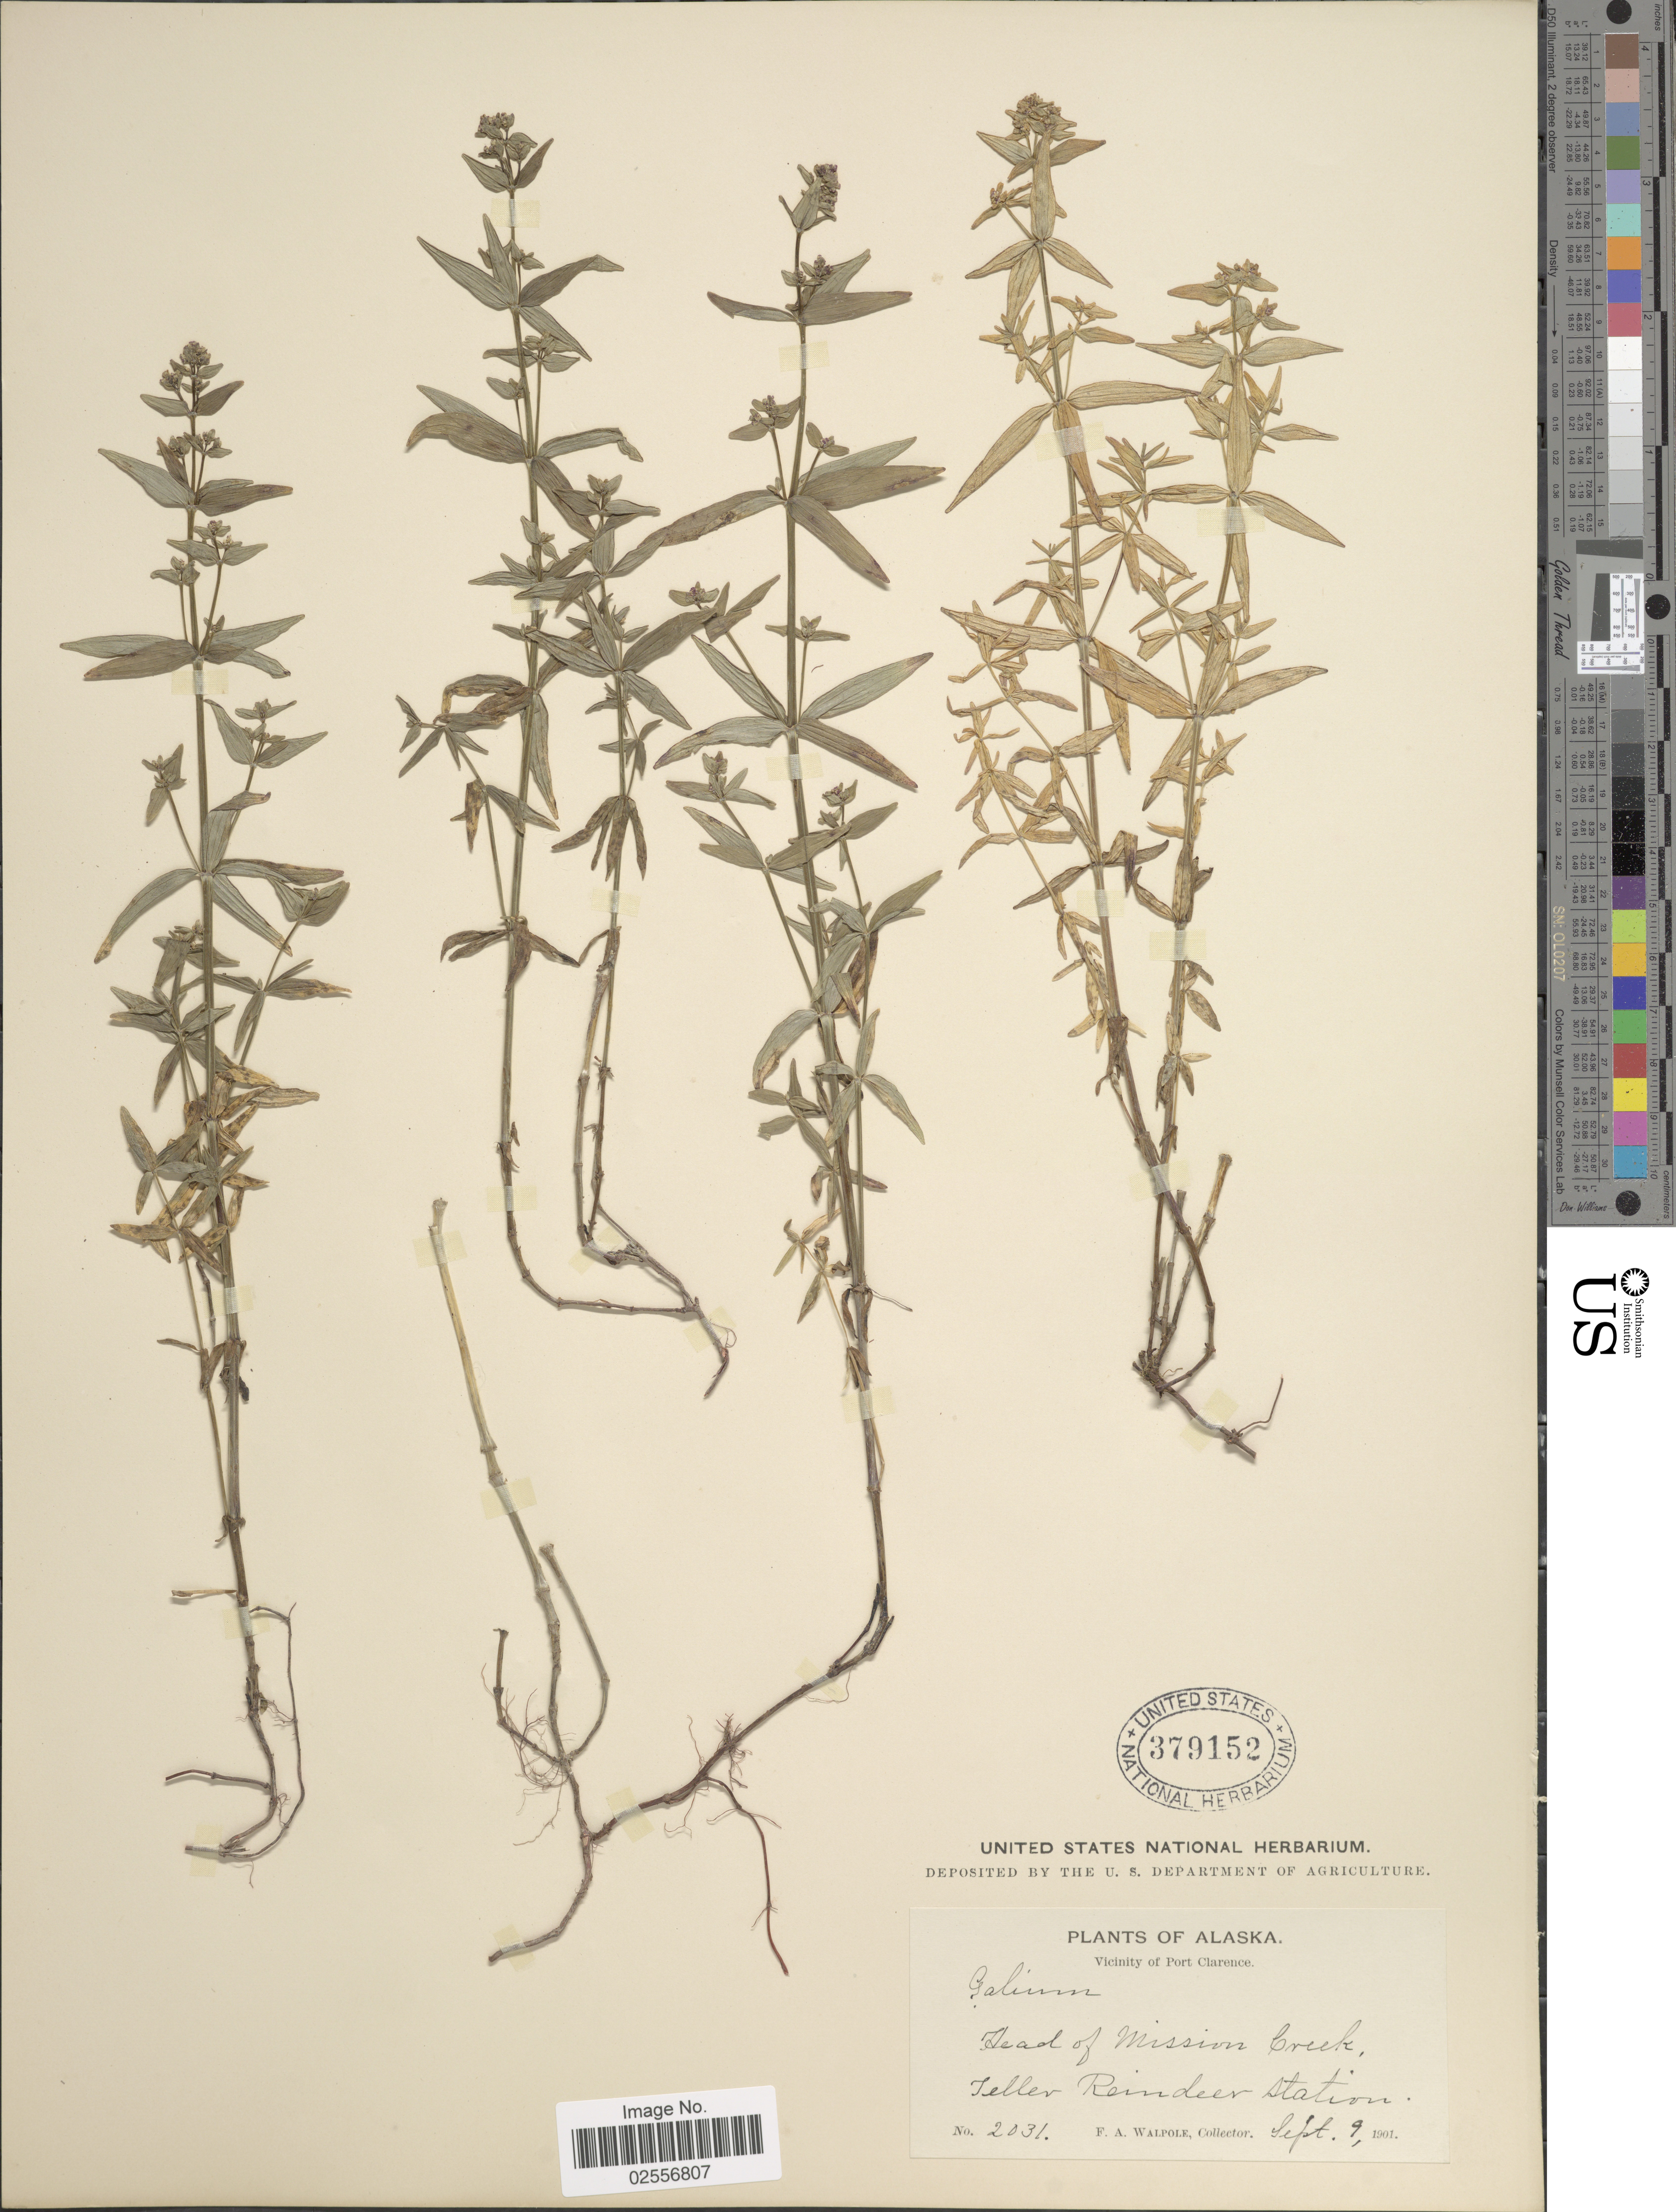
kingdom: Plantae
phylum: Tracheophyta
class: Magnoliopsida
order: Gentianales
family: Rubiaceae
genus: Galium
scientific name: Galium boreale L.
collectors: F. Walpole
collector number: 2031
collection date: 1901-09-09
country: United States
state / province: Alaska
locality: Vicinity of port Clarence. Head of Mission Creek, Teller Reindeer station.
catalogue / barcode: US 379152